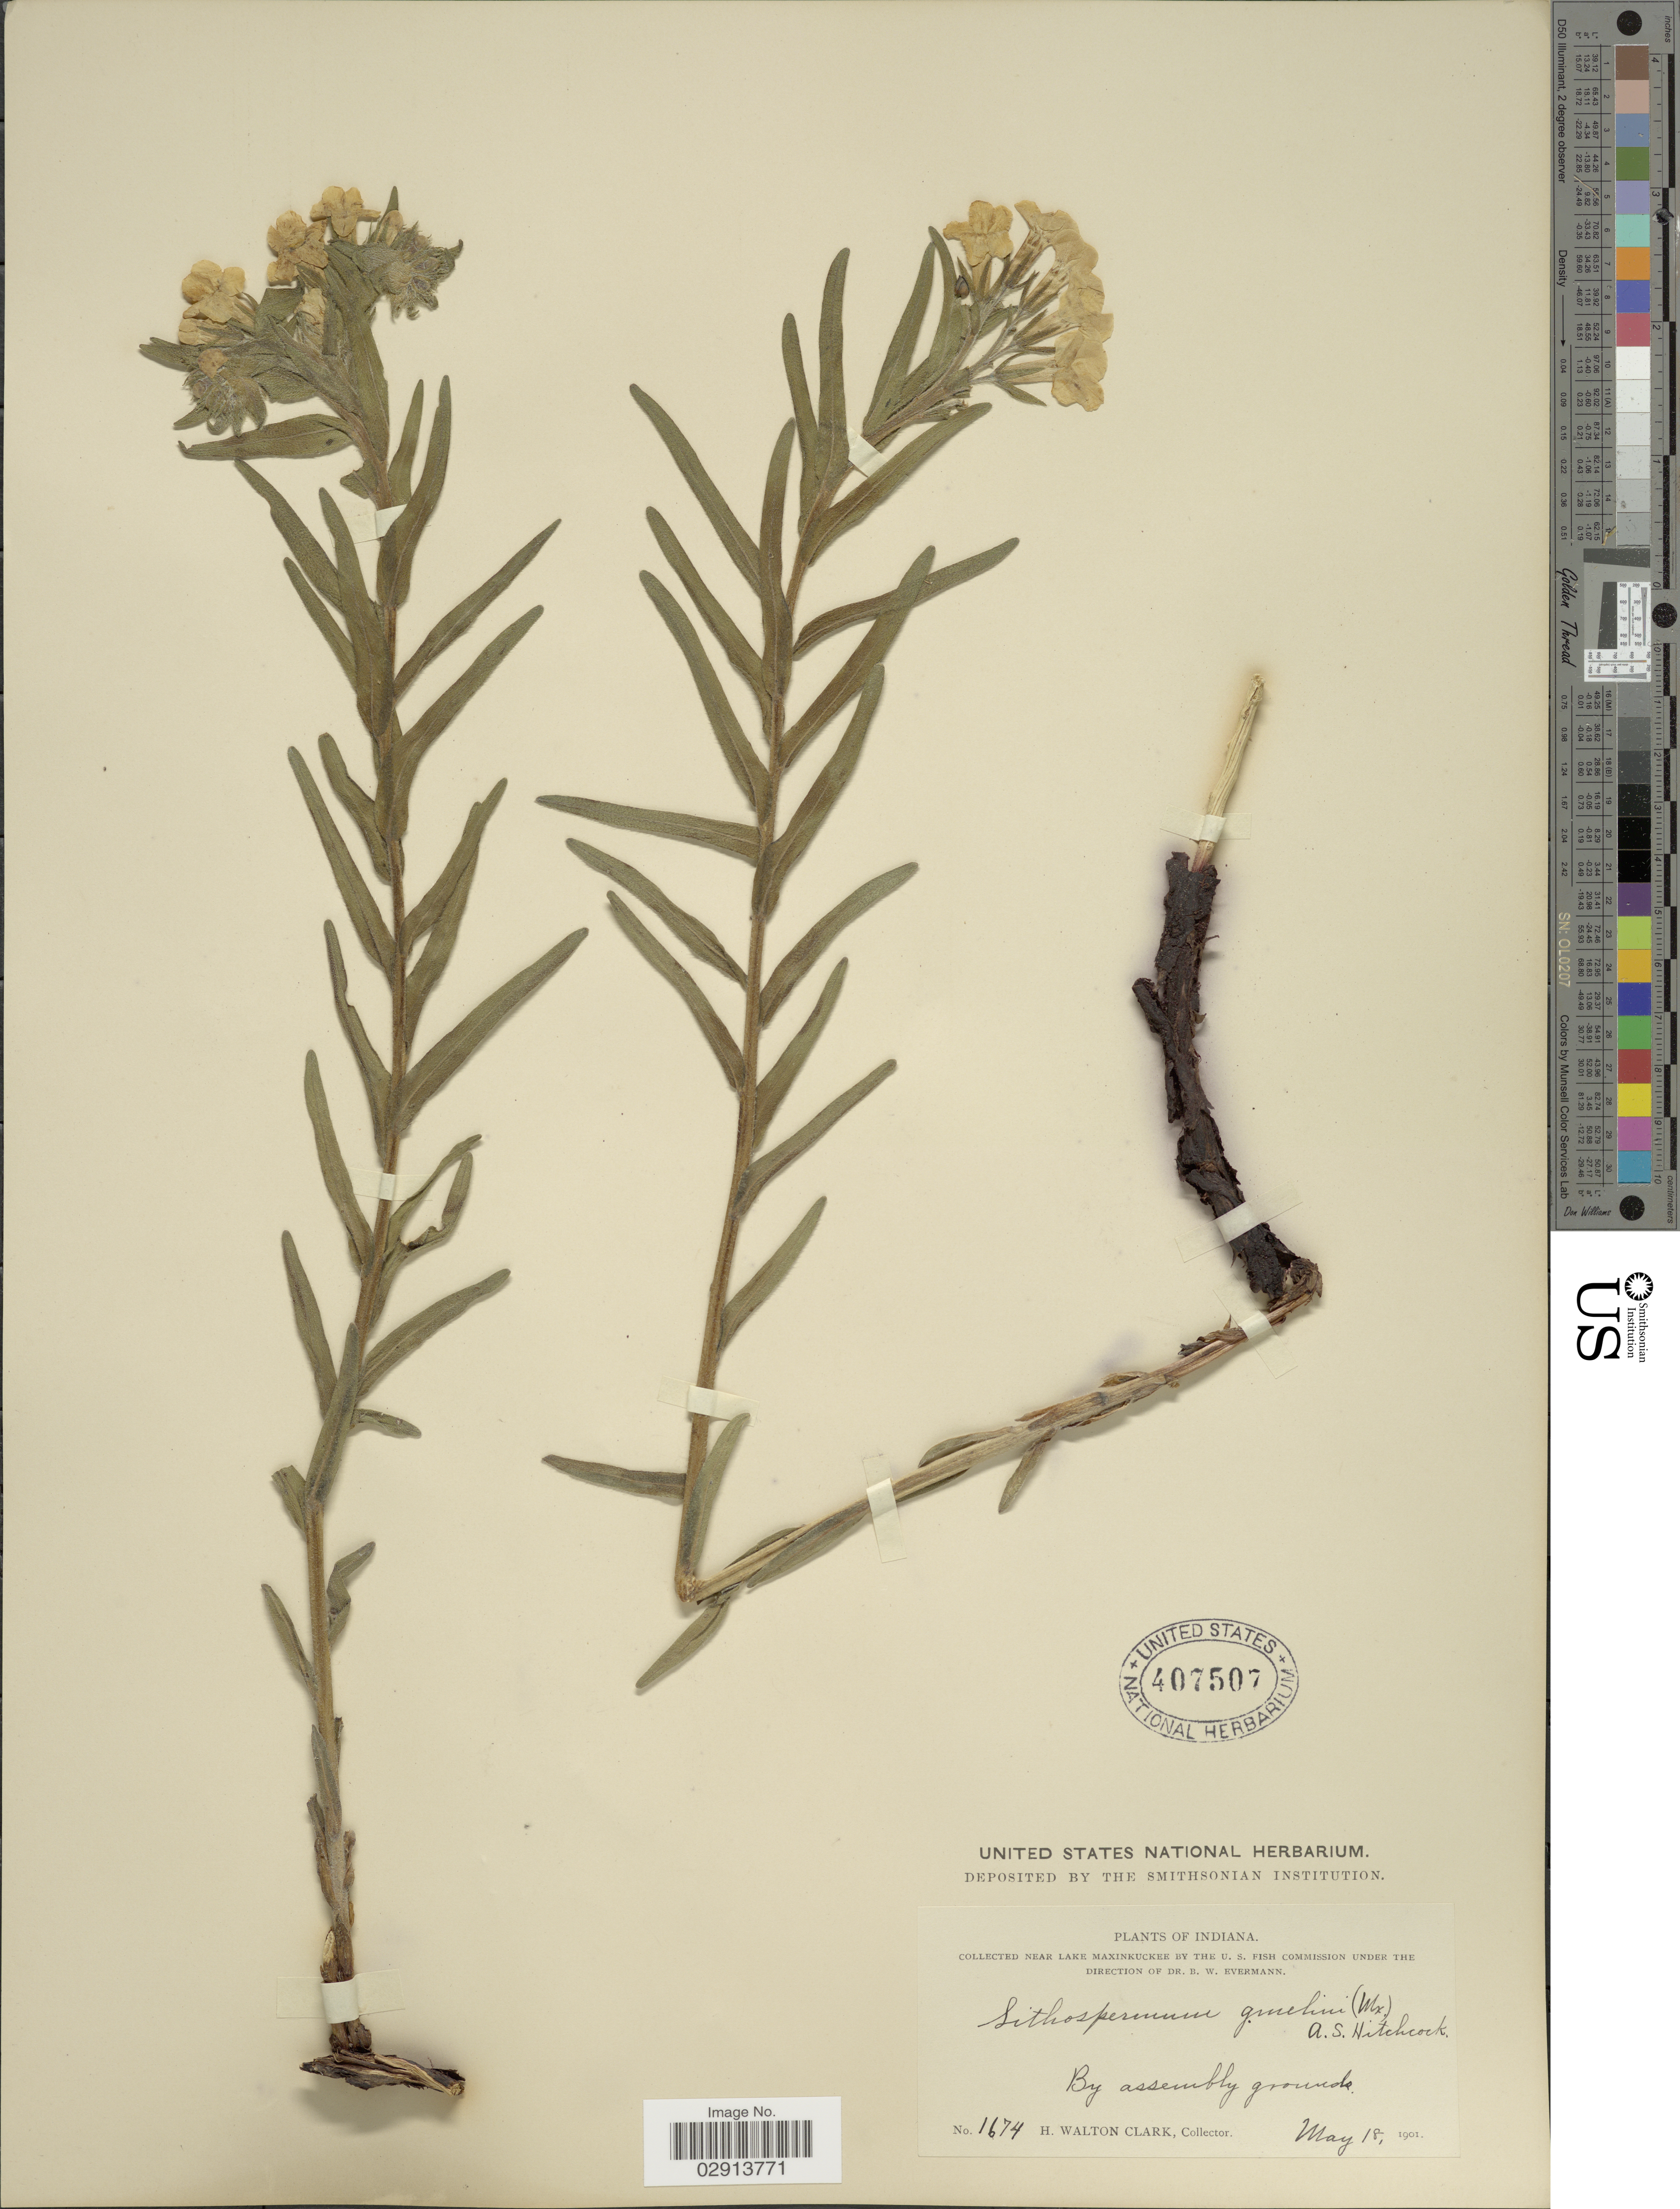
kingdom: Plantae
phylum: Tracheophyta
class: Magnoliopsida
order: Boraginales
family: Boraginaceae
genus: Lithospermum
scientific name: Lithospermum caroliniense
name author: (J.F. Gmel.) MacMill.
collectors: H. W. Clark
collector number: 1674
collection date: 1901-05-18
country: United States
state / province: Indiana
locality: Near Lake Maxinkuckee.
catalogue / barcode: US 407507